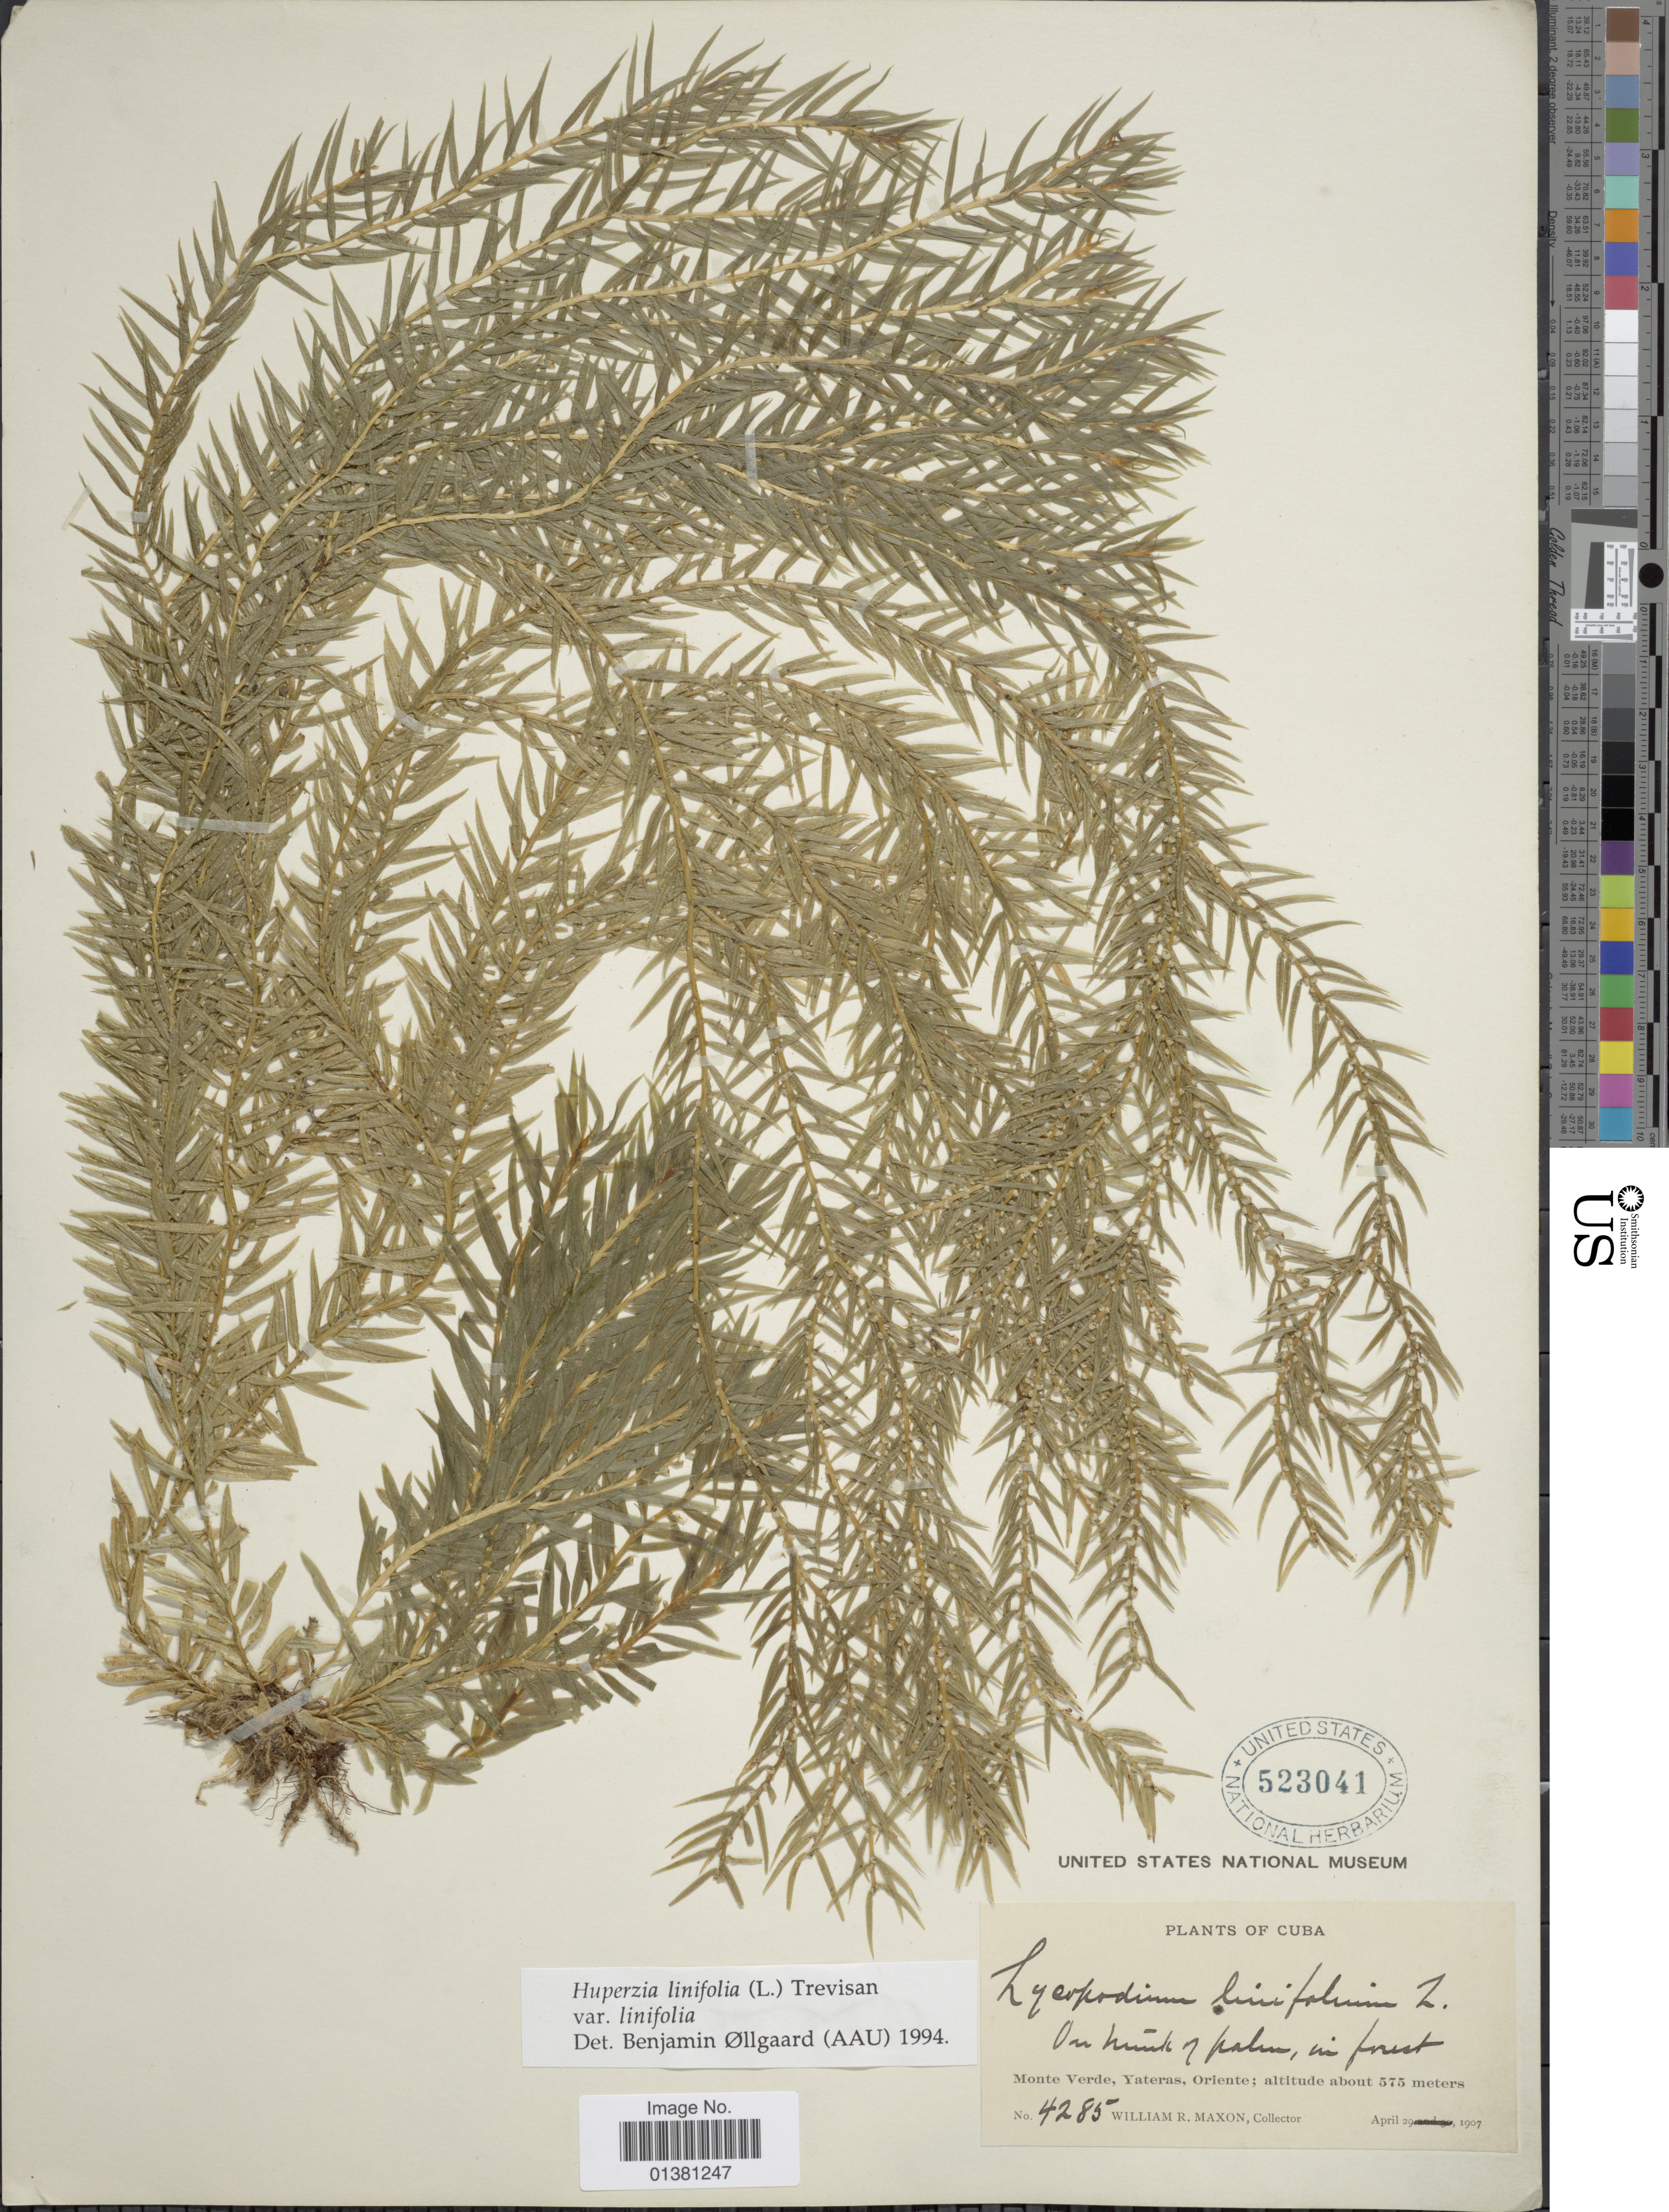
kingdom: Plantae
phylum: Tracheophyta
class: Lycopodiopsida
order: Lycopodiales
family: Lycopodiaceae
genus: Phlegmariurus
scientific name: Phlegmariurus linifolius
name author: (L.) B. Øllg.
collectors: W. R. Maxon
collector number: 4285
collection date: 1907-04-29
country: Cuba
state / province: Oriente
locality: Monte Verde, Yateras, Oriente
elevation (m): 575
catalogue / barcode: US 523041